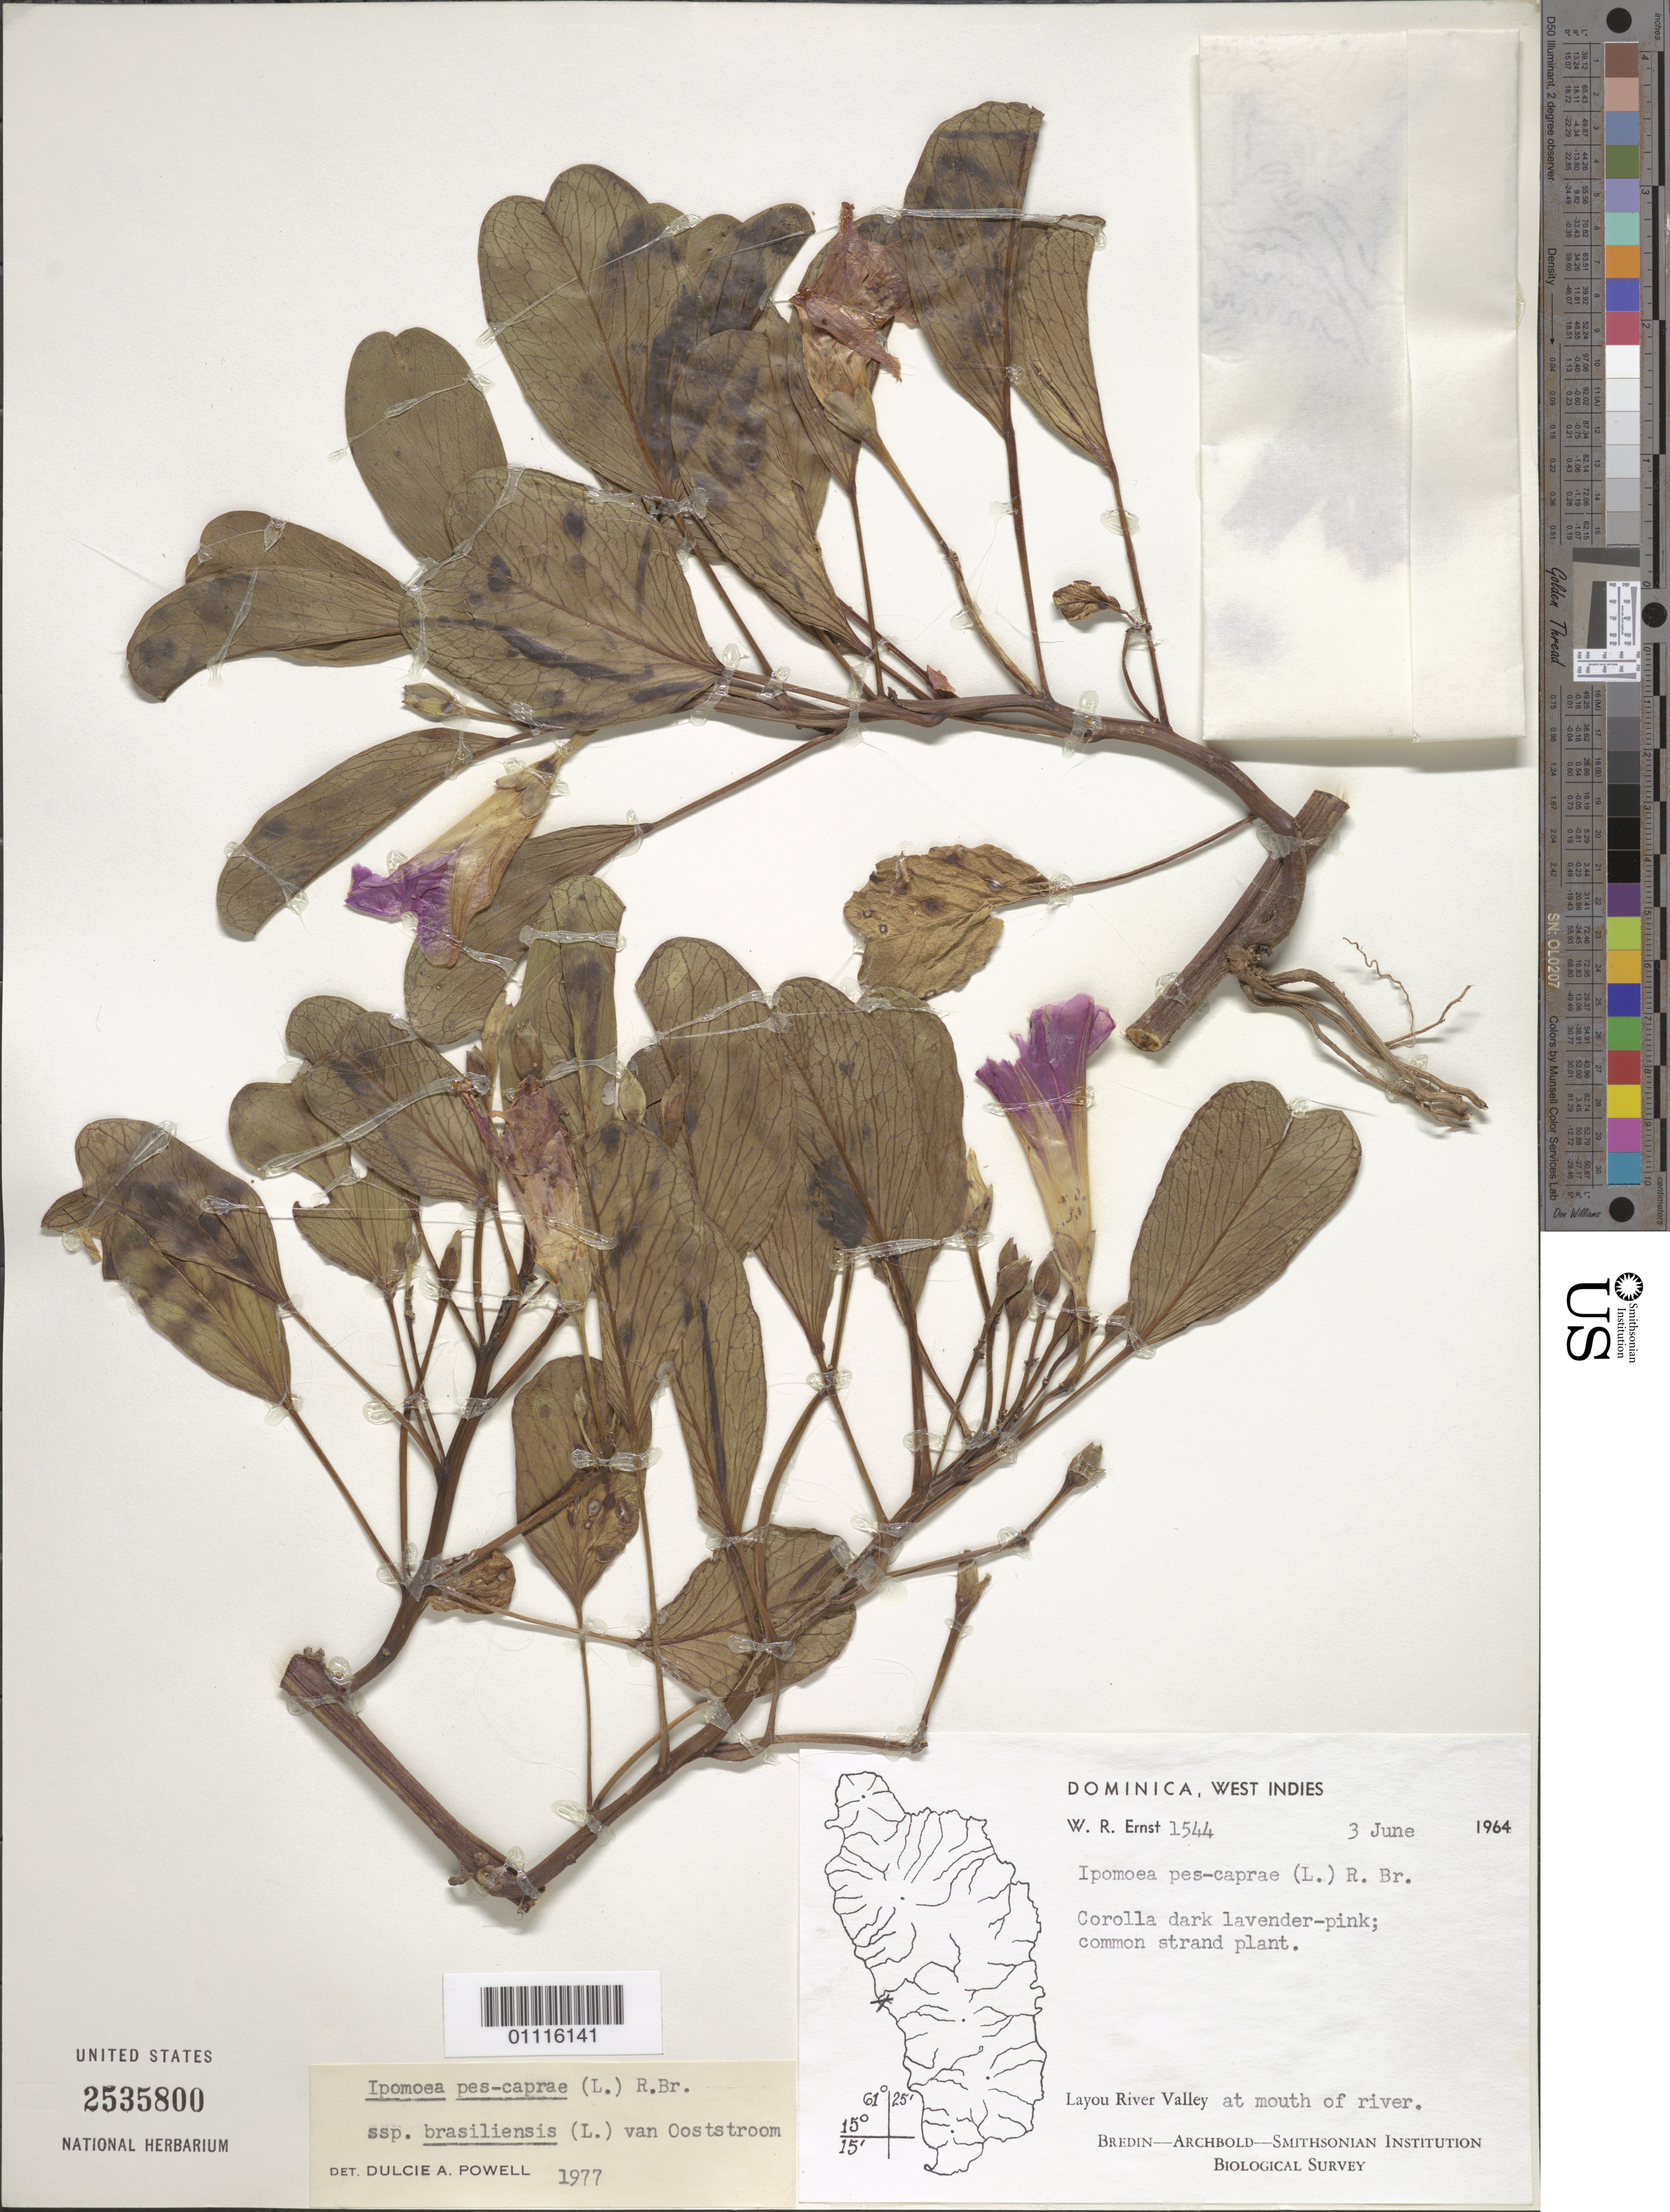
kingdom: Plantae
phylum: Tracheophyta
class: Magnoliopsida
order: Solanales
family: Convolvulaceae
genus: Ipomoea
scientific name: Ipomoea pes-caprae subsp. brasiliensis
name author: (L.) Ooststr.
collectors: W. R. Ernst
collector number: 1544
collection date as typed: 03 Jun 1964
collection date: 1964-06-03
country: Dominica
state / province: St. Joseph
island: Dominica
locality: Layou River Valley at mouth of river.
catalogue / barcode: US 2535800